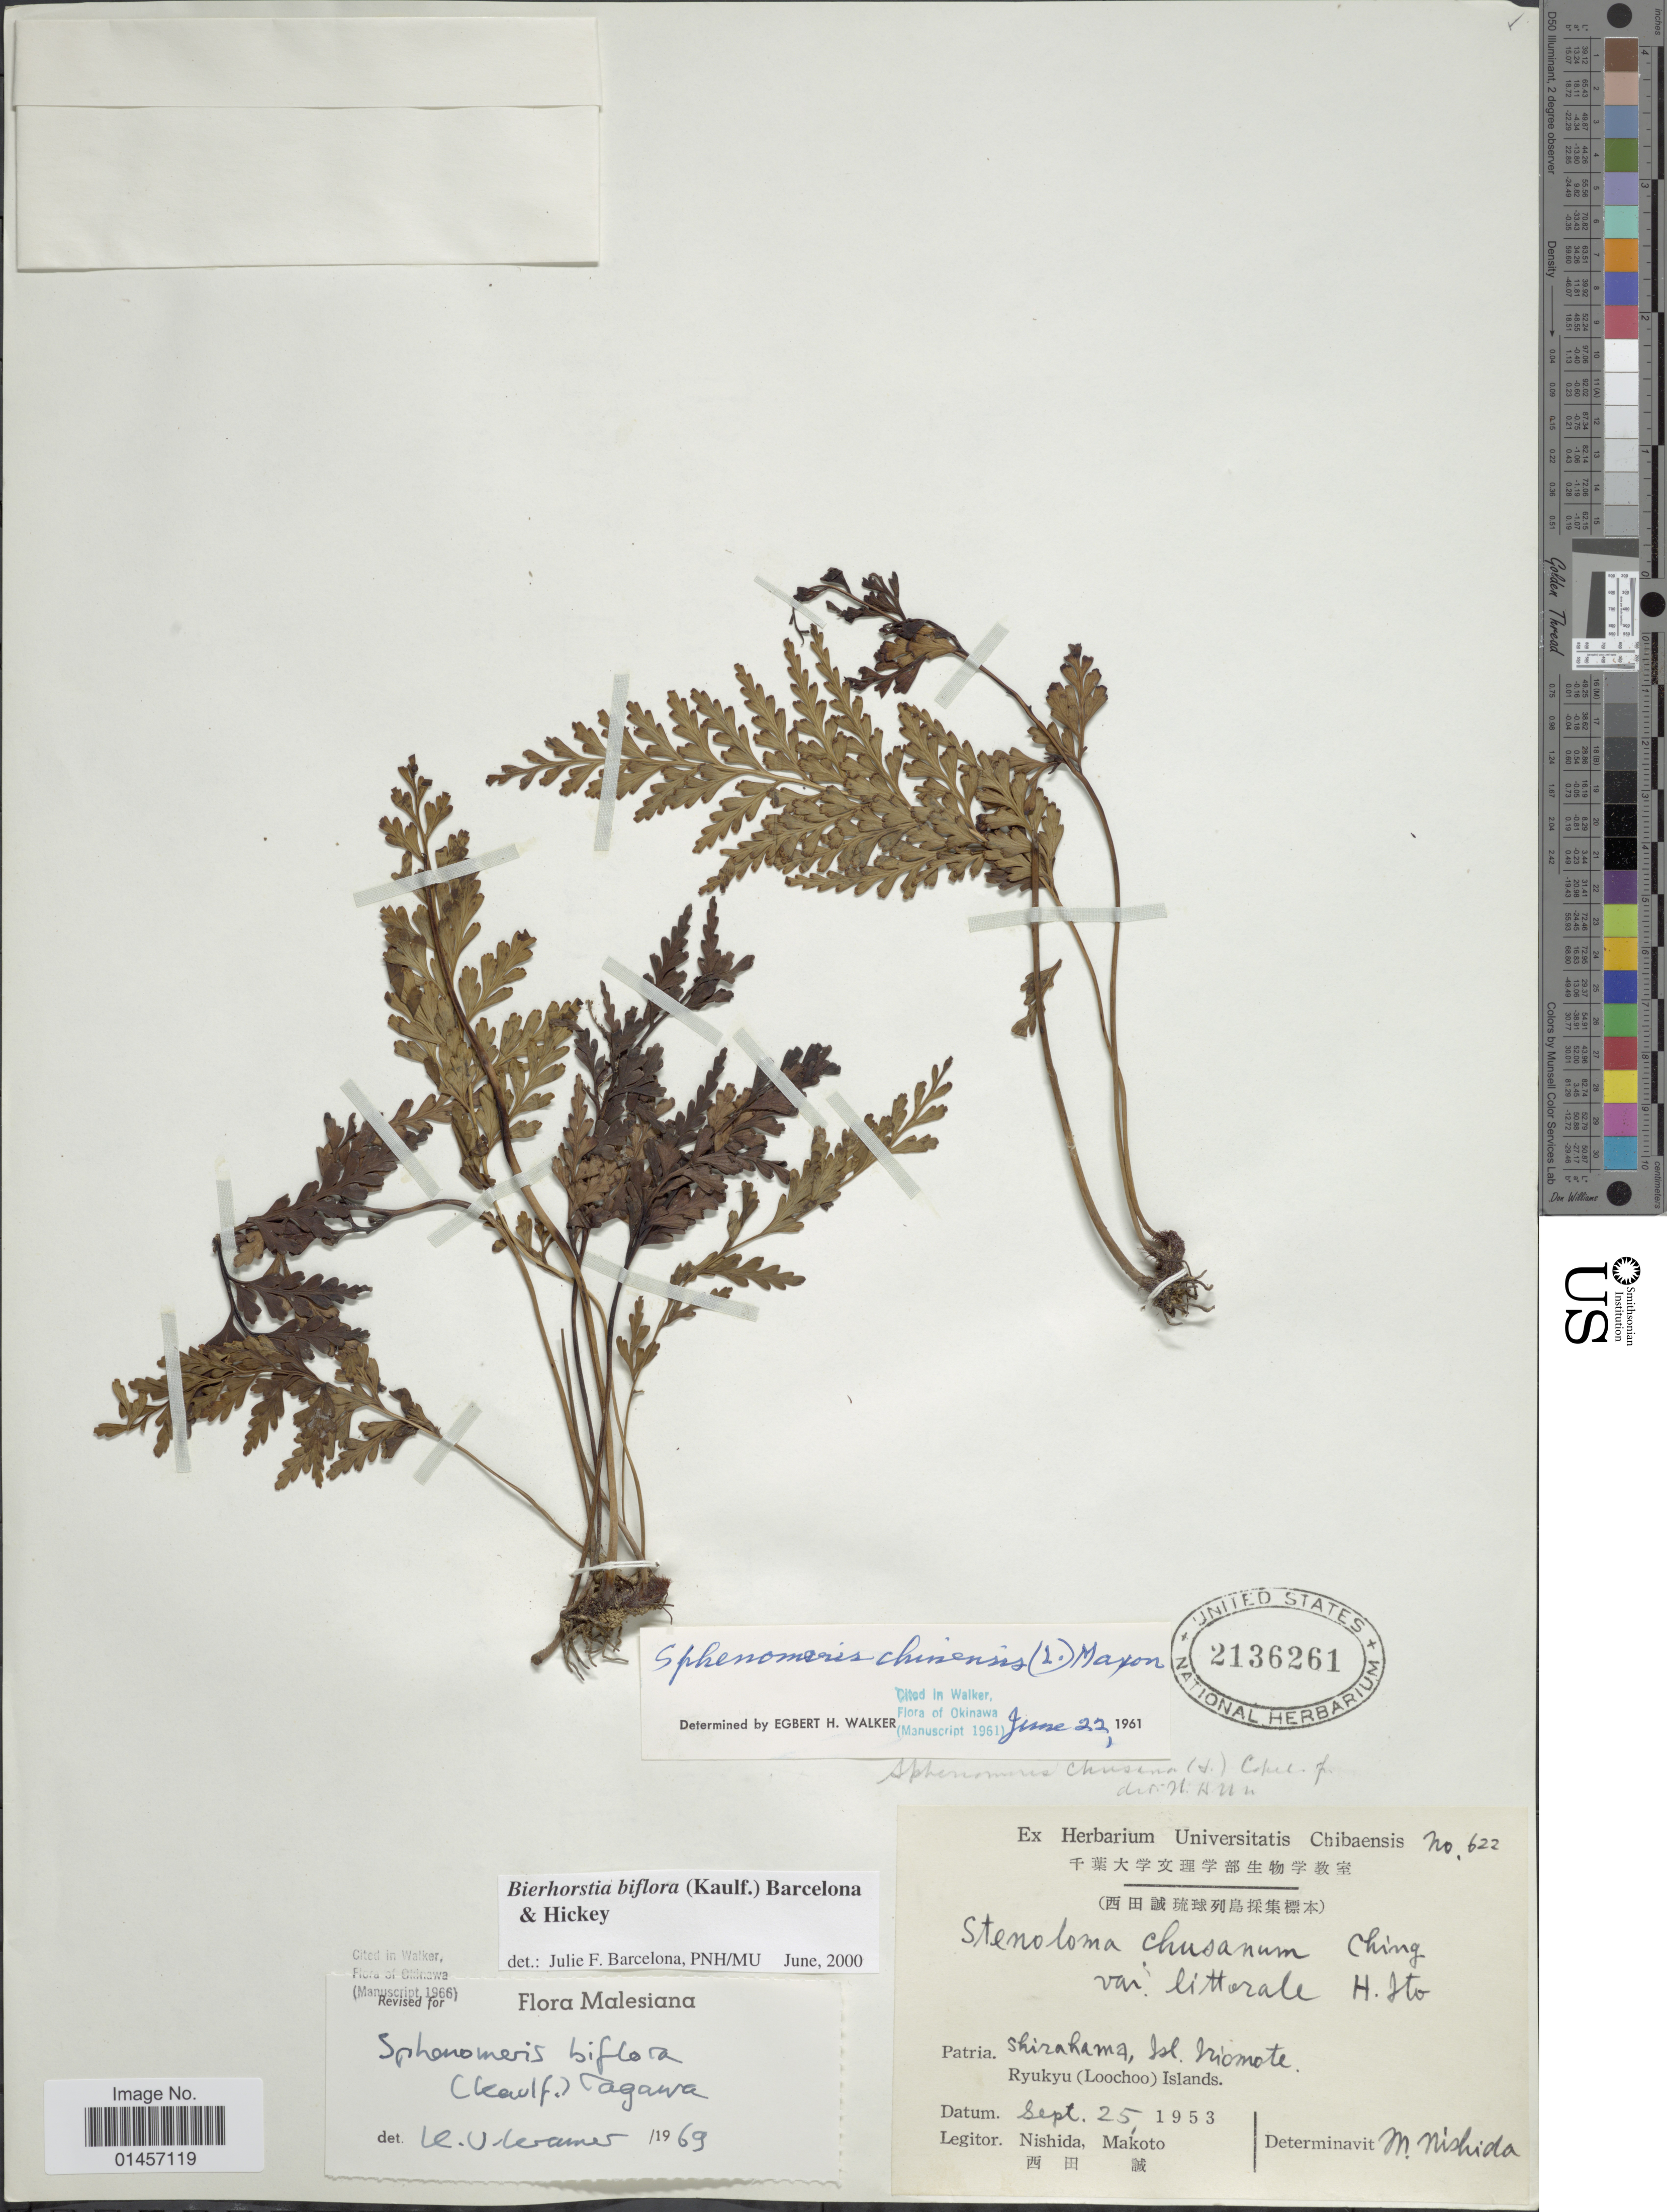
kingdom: Plantae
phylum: Tracheophyta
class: Polypodiopsida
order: Polypodiales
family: Lindsaeaceae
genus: Sphenomeris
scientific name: Sphenomeris biflora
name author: (Kaulf.) Mett.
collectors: M. Nishida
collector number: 622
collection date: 1953-09-25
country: Japan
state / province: Okinawa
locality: Ryukyu (Loochoo) Islands, Patria Shirahama,Isl. Iriomote.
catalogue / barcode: US 2136261